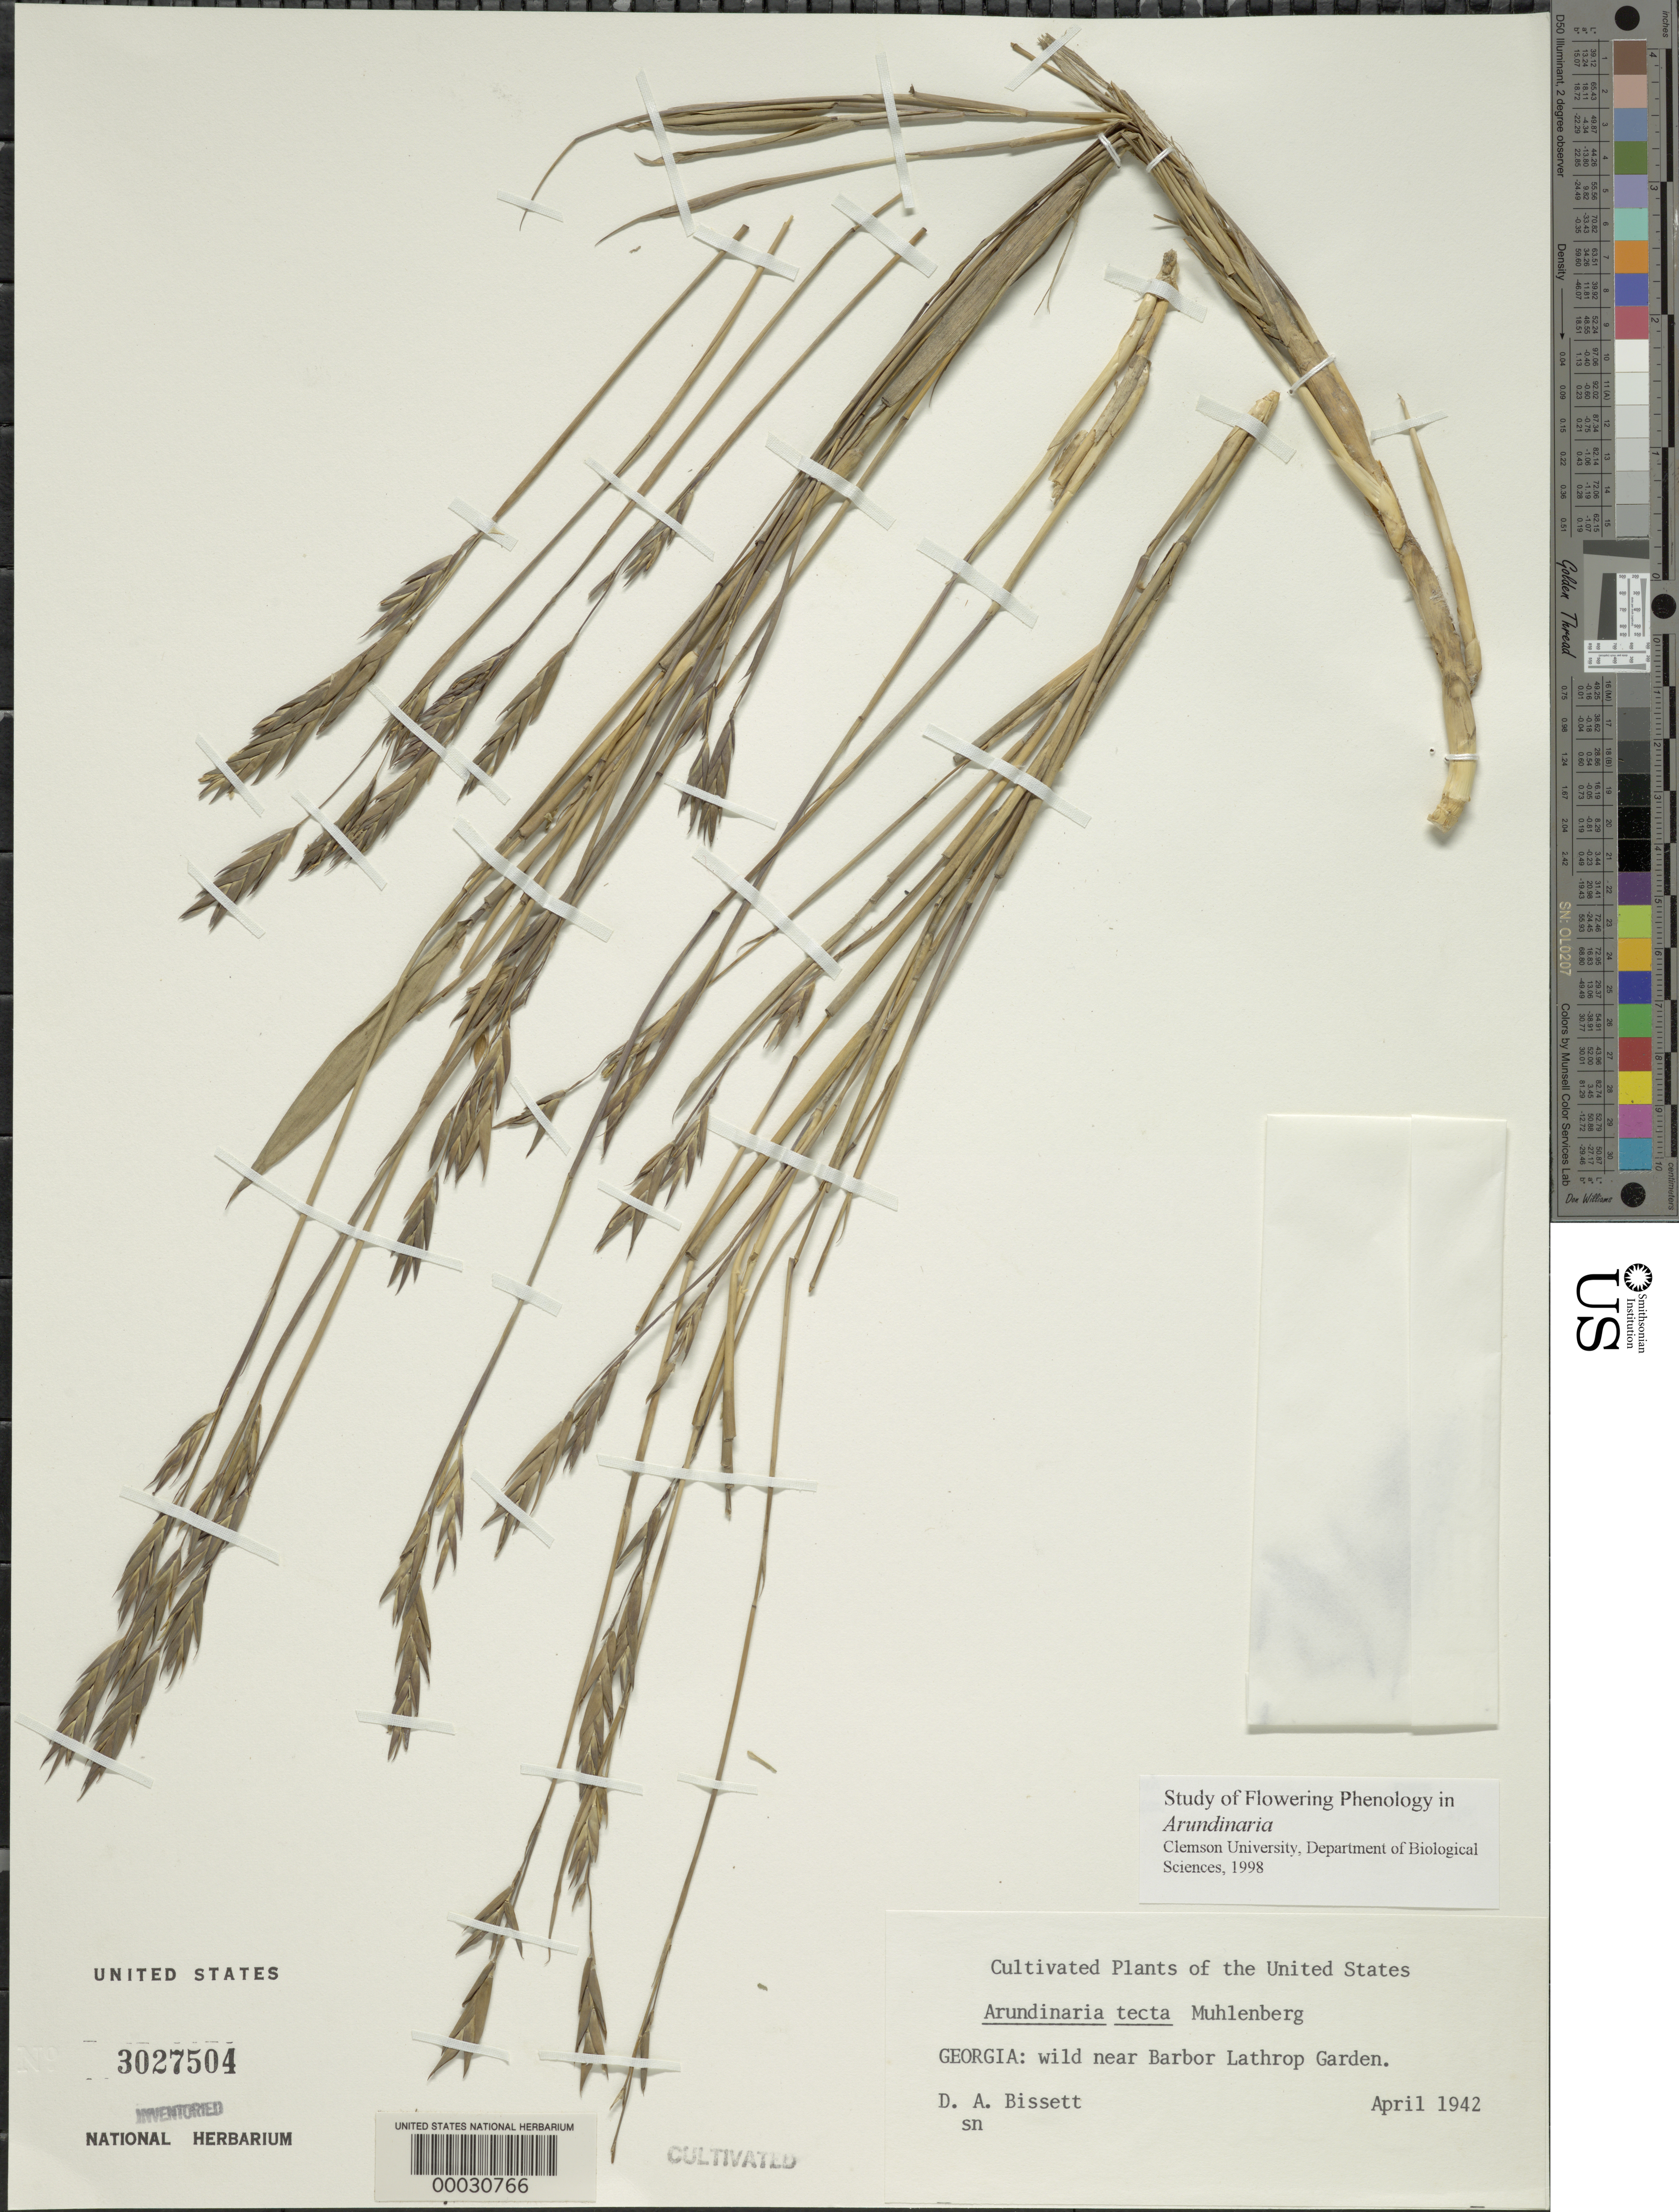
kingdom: Plantae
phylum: Tracheophyta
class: Liliopsida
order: Poales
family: Poaceae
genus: Arundinaria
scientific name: Arundinaria tecta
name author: (Walter) Muhl.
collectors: D. Bissett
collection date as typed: Apr 1942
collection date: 1942-04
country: United States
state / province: Georgia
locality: Barbor lathrop garden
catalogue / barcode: US 3027504